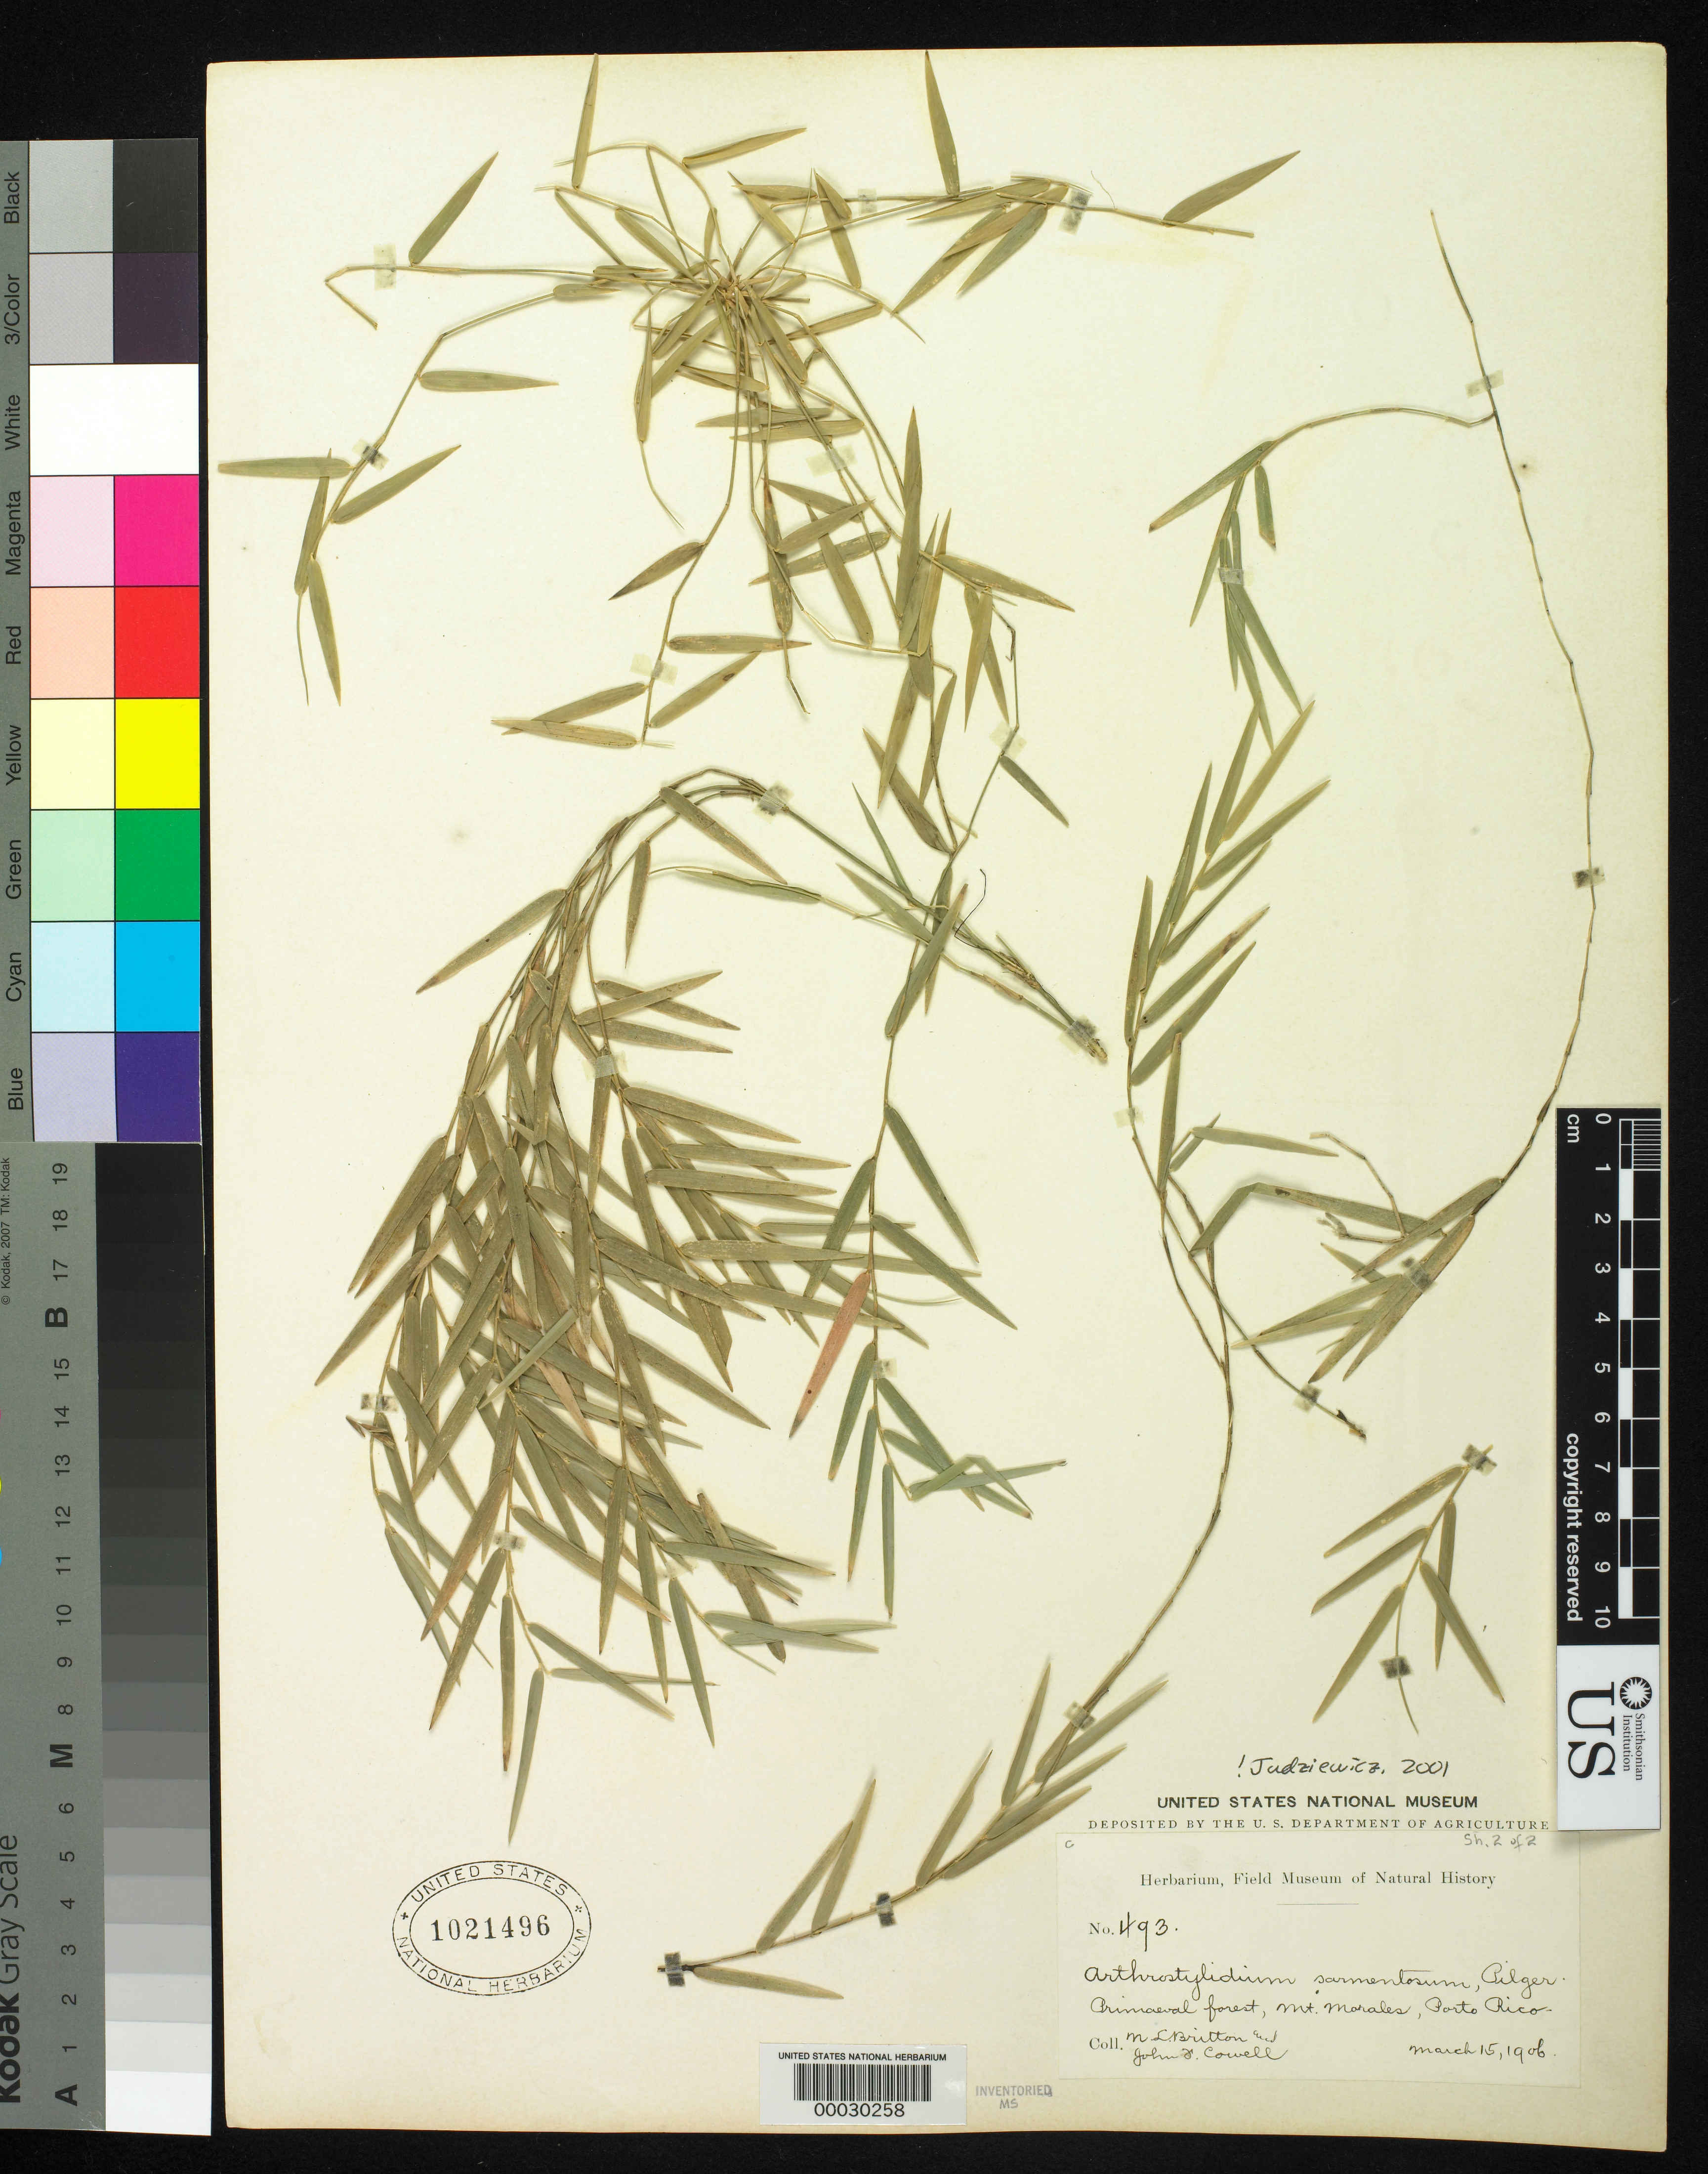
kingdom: Plantae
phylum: Tracheophyta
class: Liliopsida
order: Poales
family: Poaceae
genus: Arthrostylidium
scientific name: Arthrostylidium sarmentosum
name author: Pilg. in Urb.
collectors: N. Britton & J. F. Cowell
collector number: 493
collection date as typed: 15 Mar 1906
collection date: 1906-03-15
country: Puerto Rico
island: Greater Antilles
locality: Mount morales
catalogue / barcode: US 1021496